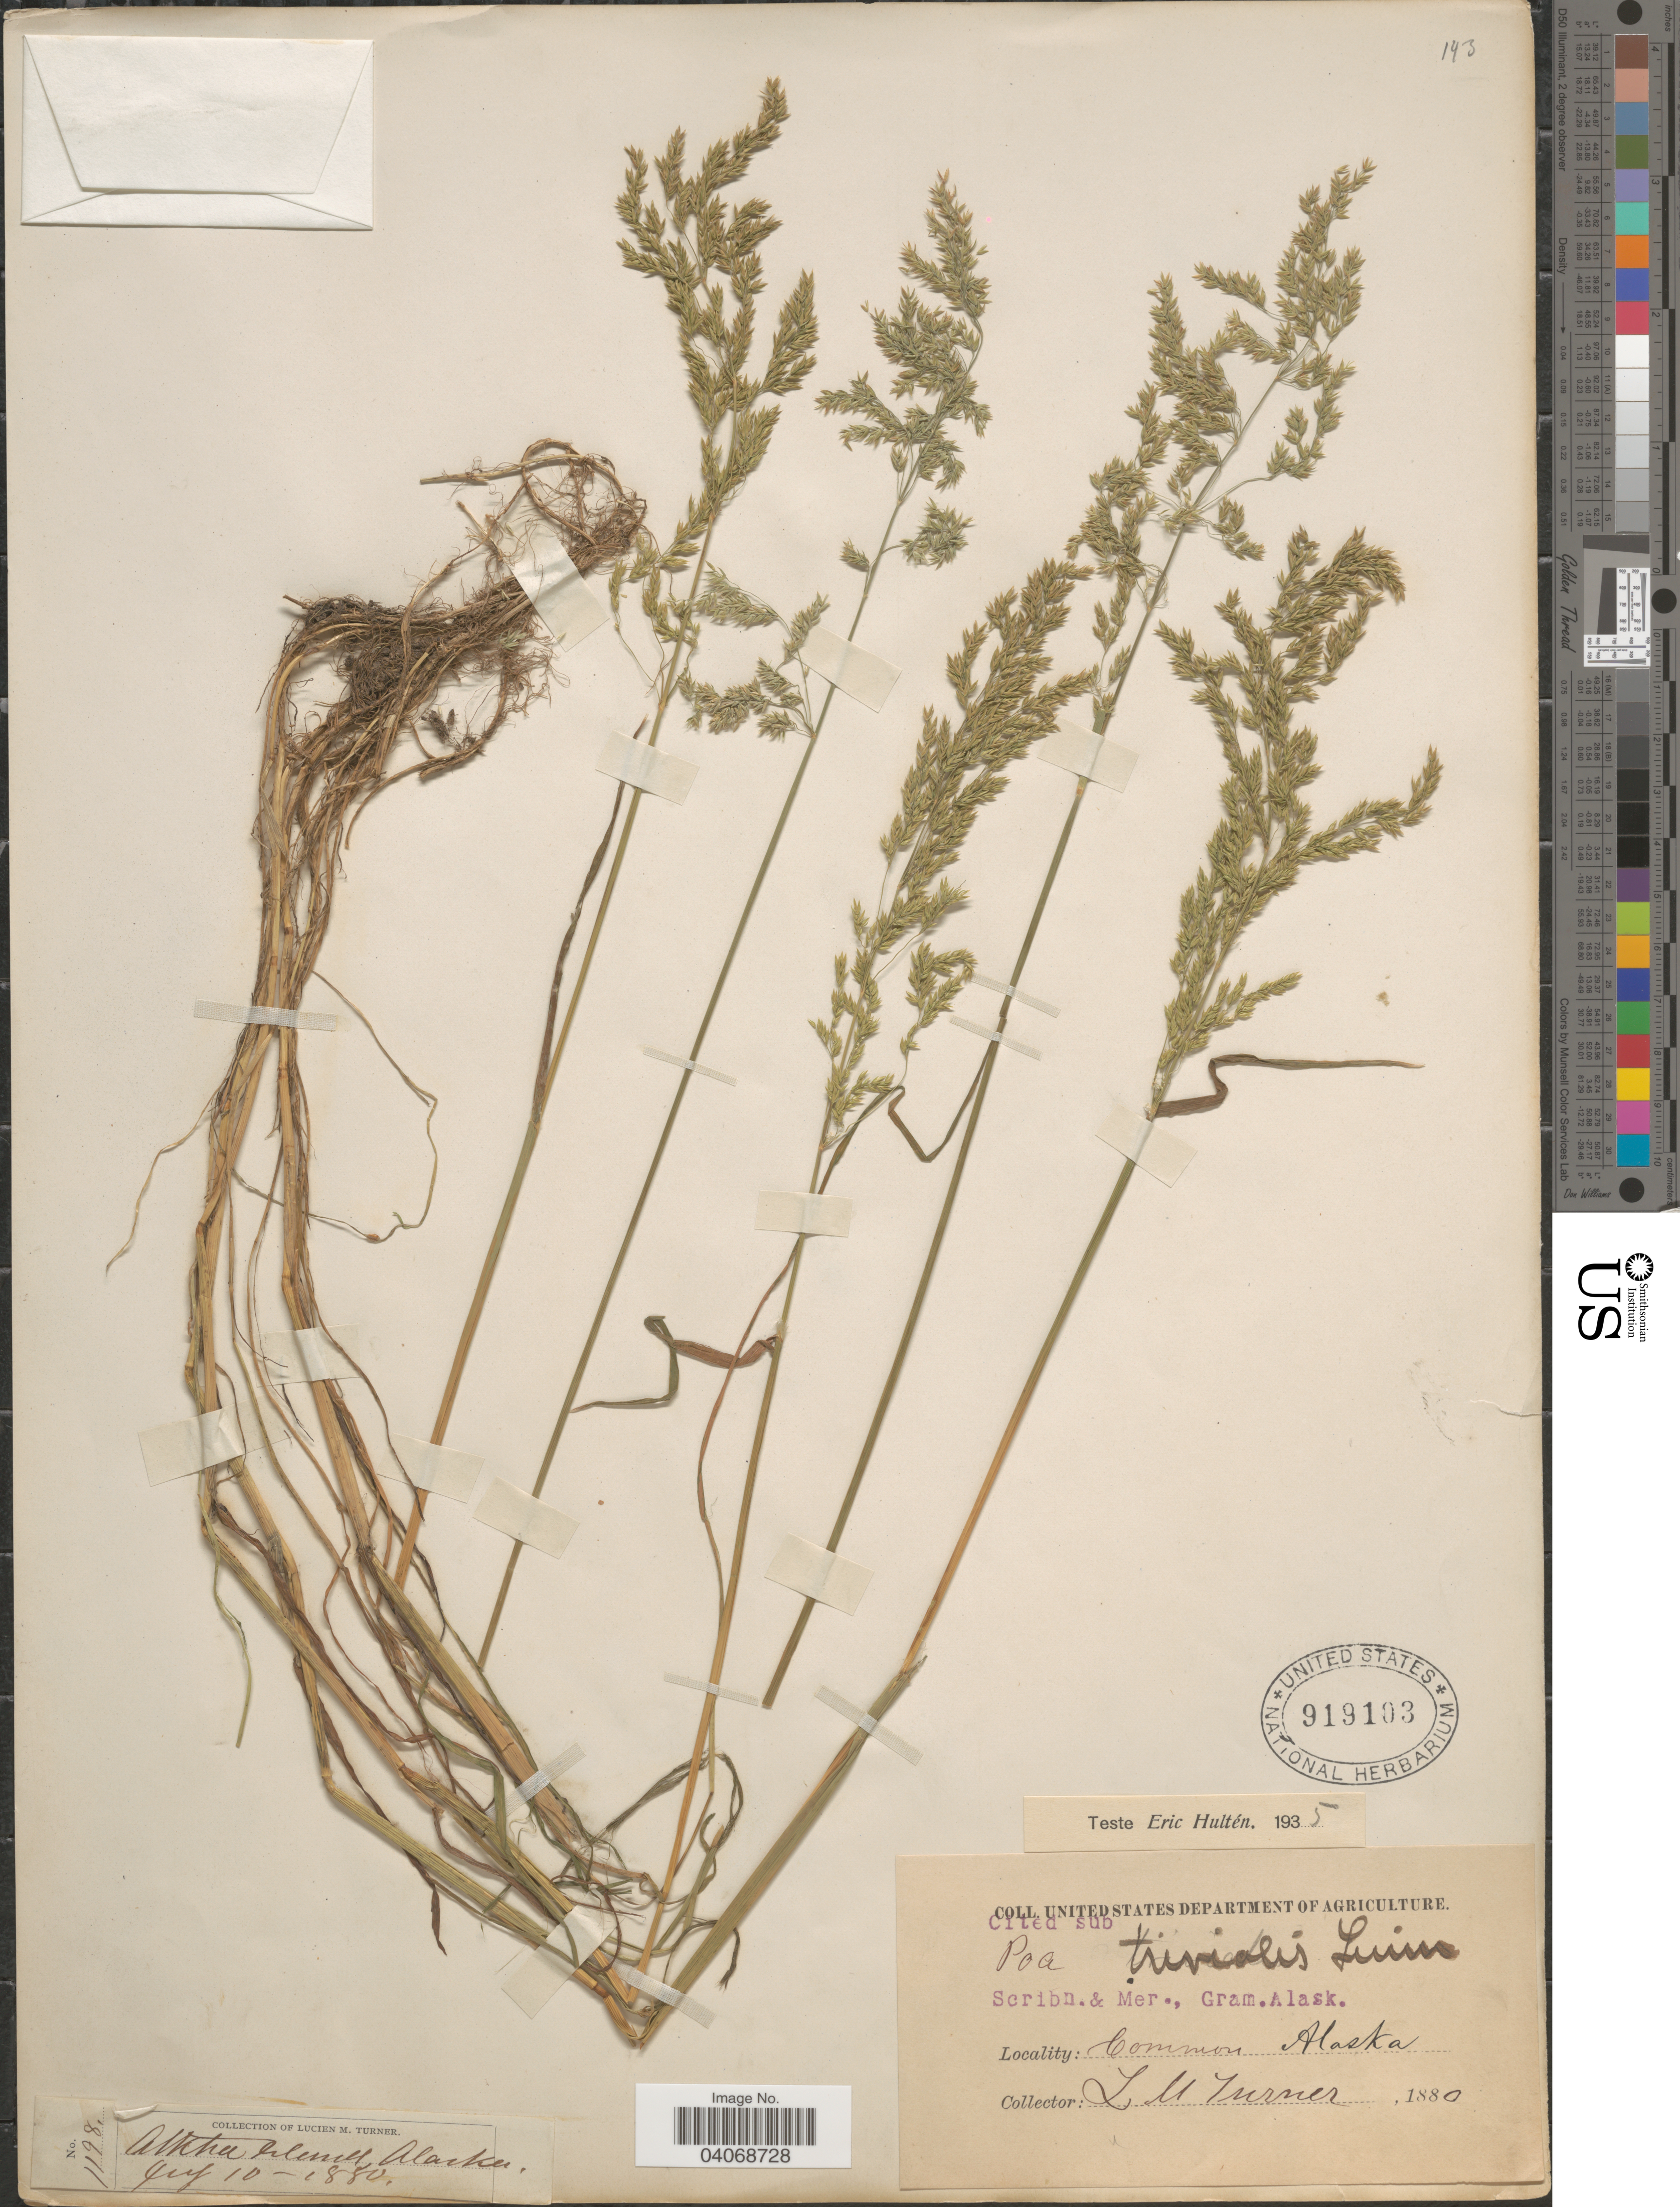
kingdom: Plantae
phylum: Tracheophyta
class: Liliopsida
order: Poales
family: Poaceae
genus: Poa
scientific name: Poa trivialis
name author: L.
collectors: L. M. Turner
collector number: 1198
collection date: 1880-07-10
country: United States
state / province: Alaska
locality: Atkha Island.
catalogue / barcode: US 919103